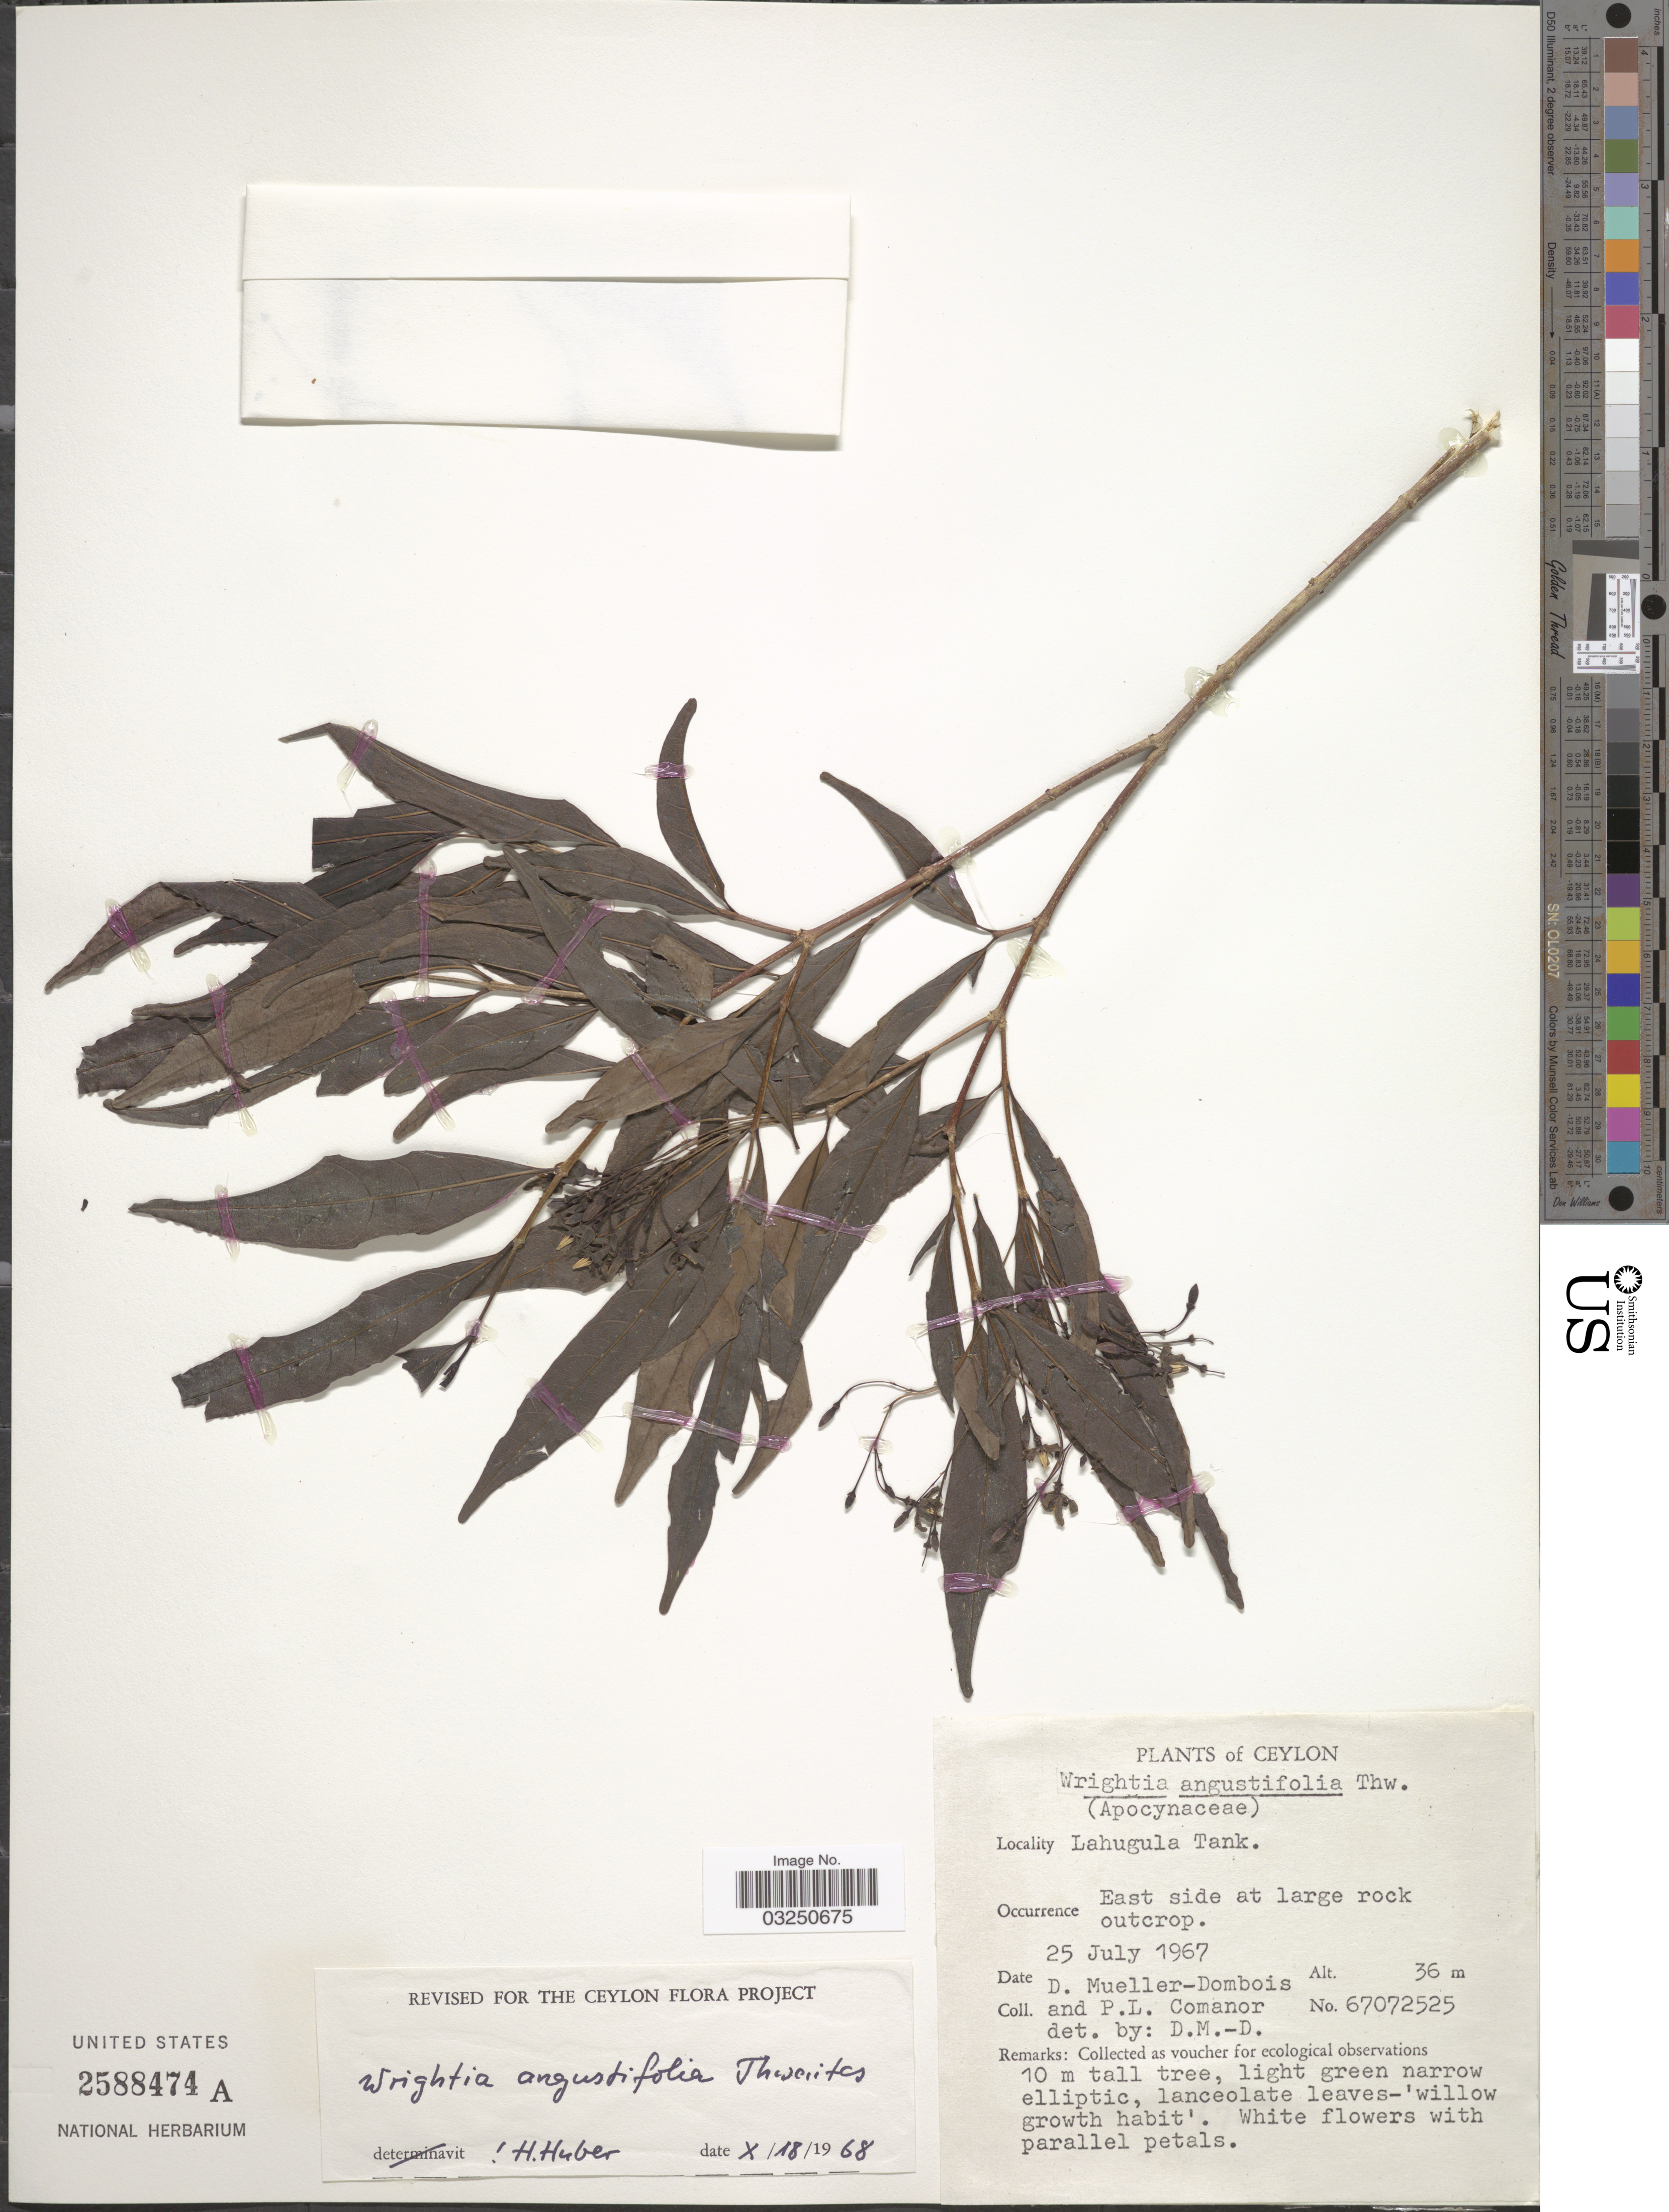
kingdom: Plantae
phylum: Tracheophyta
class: Magnoliopsida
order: Gentianales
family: Apocynaceae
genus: Wrightia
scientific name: Wrightia angustifolia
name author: Thwaites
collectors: D. Mueller-Dombois & P. Comanor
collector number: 67072525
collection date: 1967-07-25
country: Sri Lanka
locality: Ceylon. Lahugula Tank.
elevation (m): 36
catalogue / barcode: US 2588474A